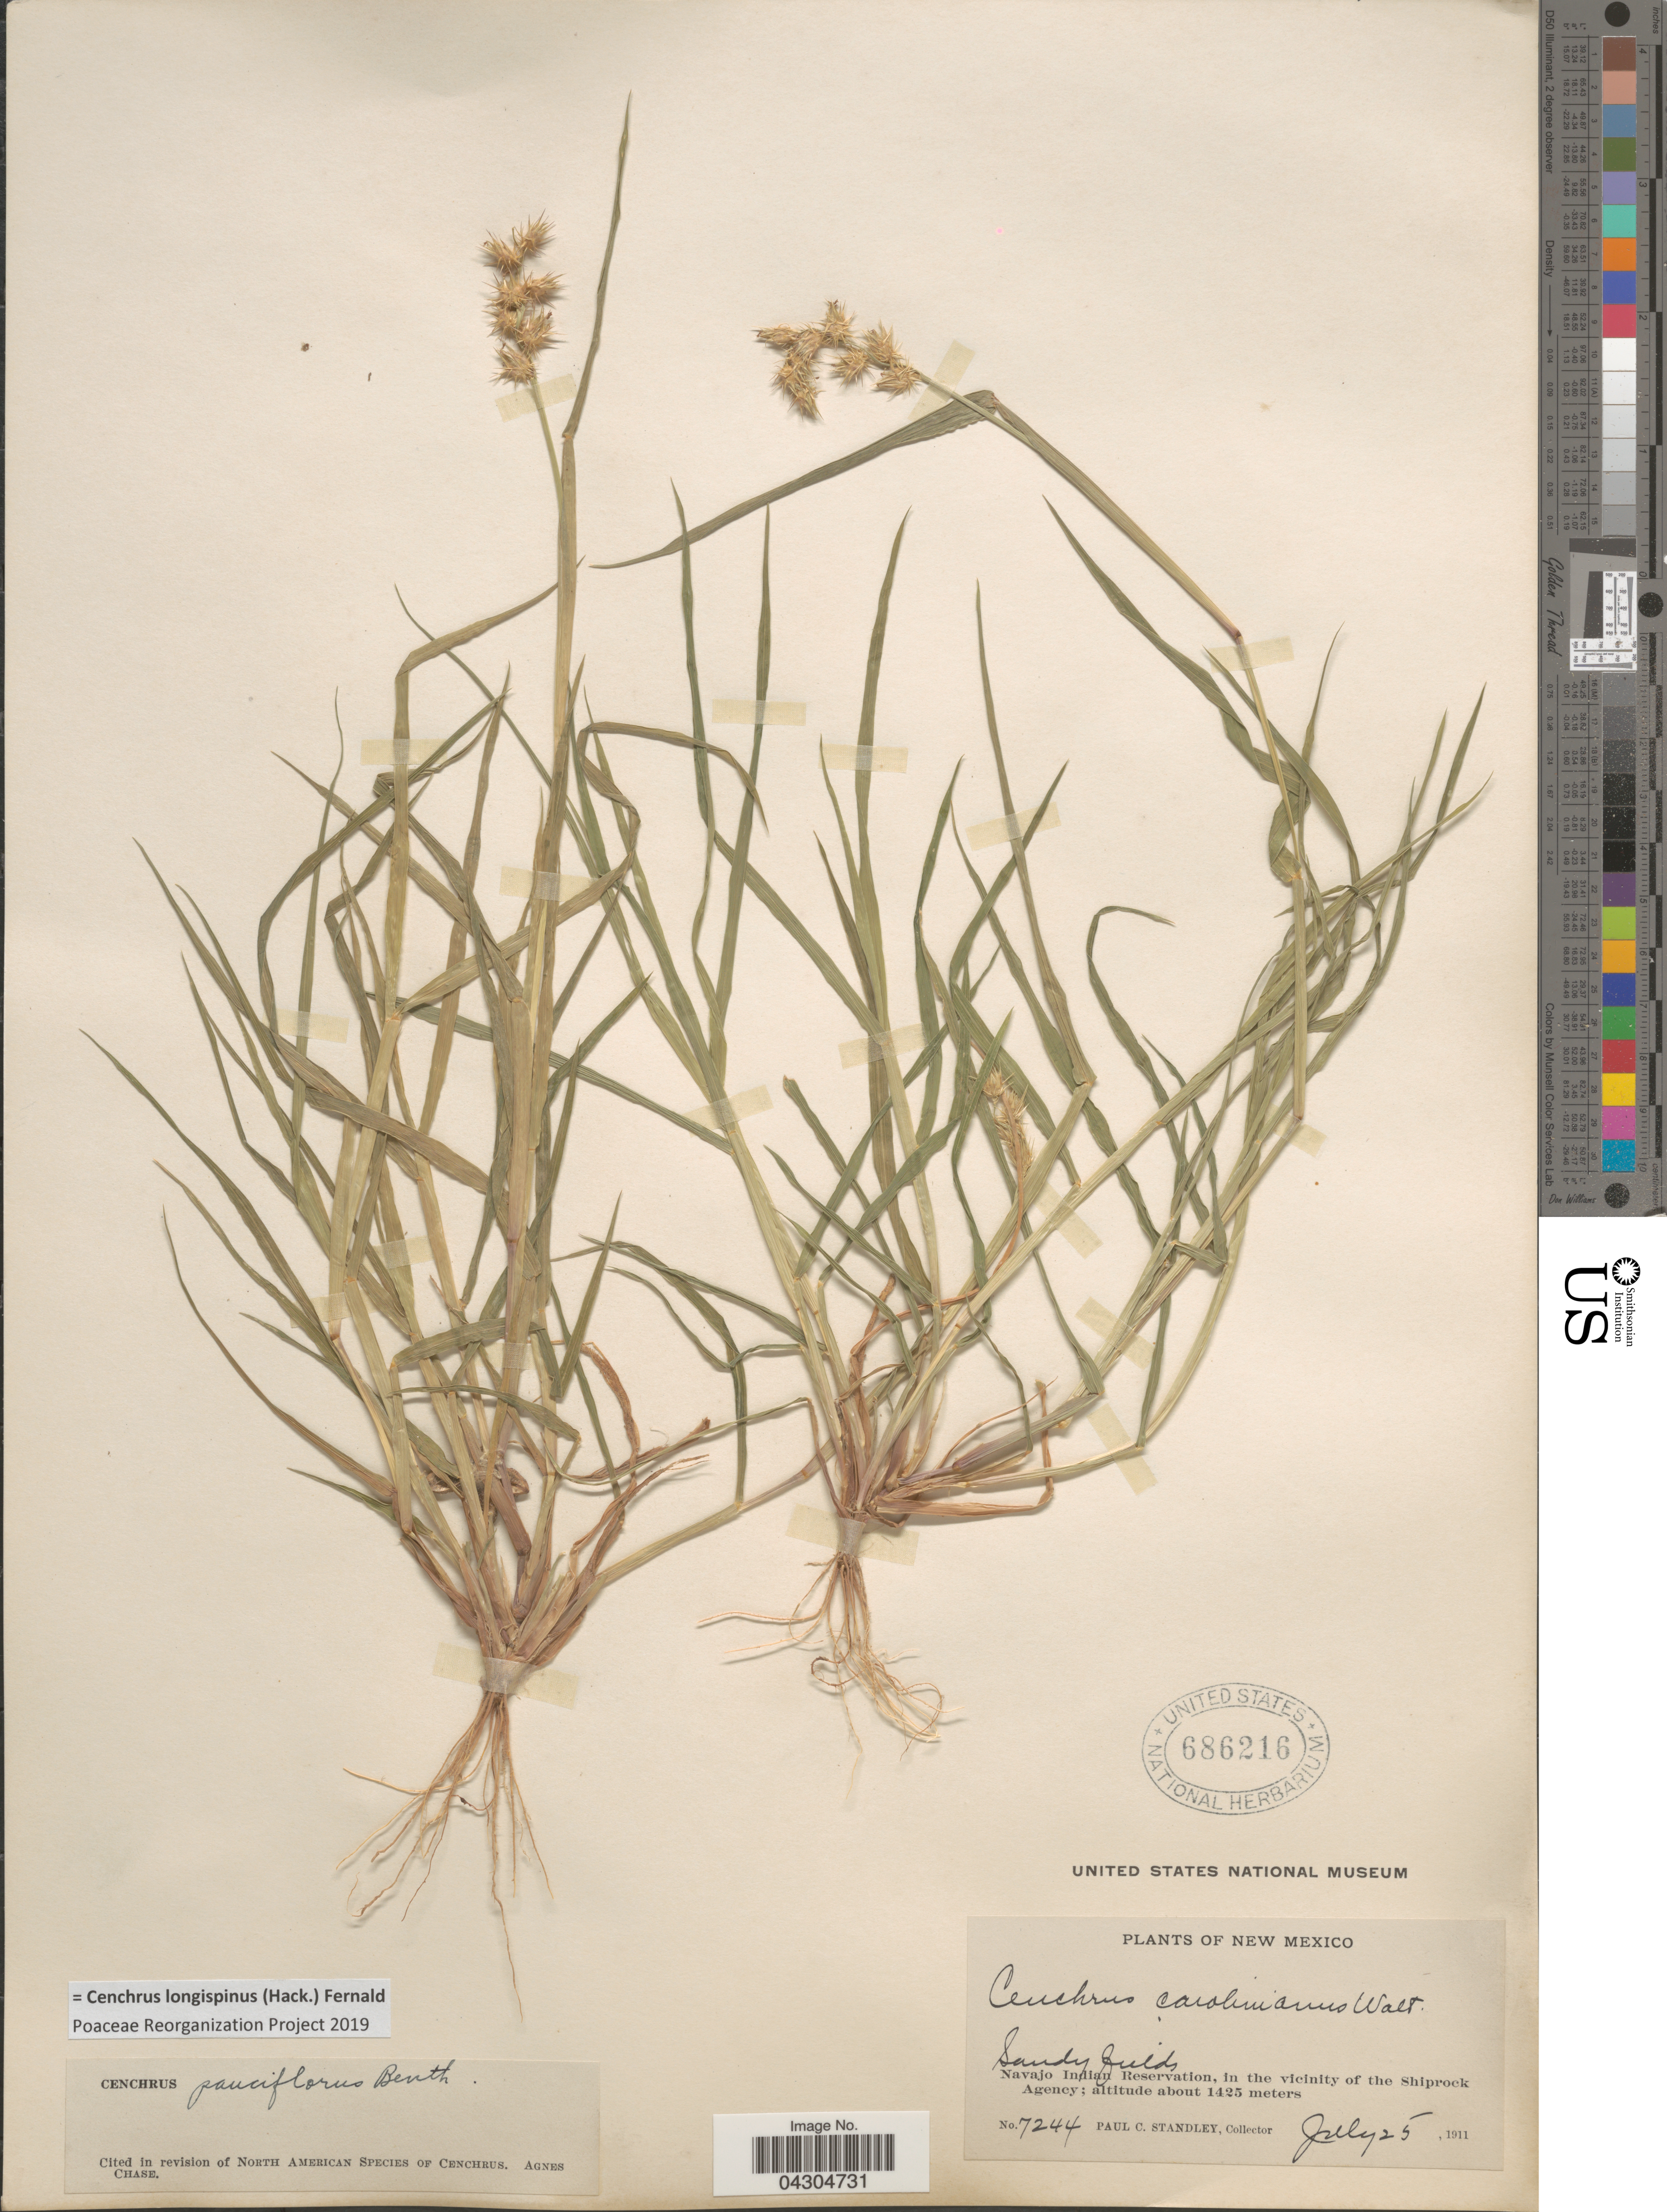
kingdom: Plantae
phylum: Tracheophyta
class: Liliopsida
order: Poales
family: Poaceae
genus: Cenchrus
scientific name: Cenchrus longispinus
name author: (Hack.) Fernald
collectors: P. C. Standley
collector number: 7244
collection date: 1911-07-25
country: United States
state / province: New Mexico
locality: Navajo Indian Reservation, in the vicinity of the Shiprock Agency.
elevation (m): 1425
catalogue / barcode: US 686216